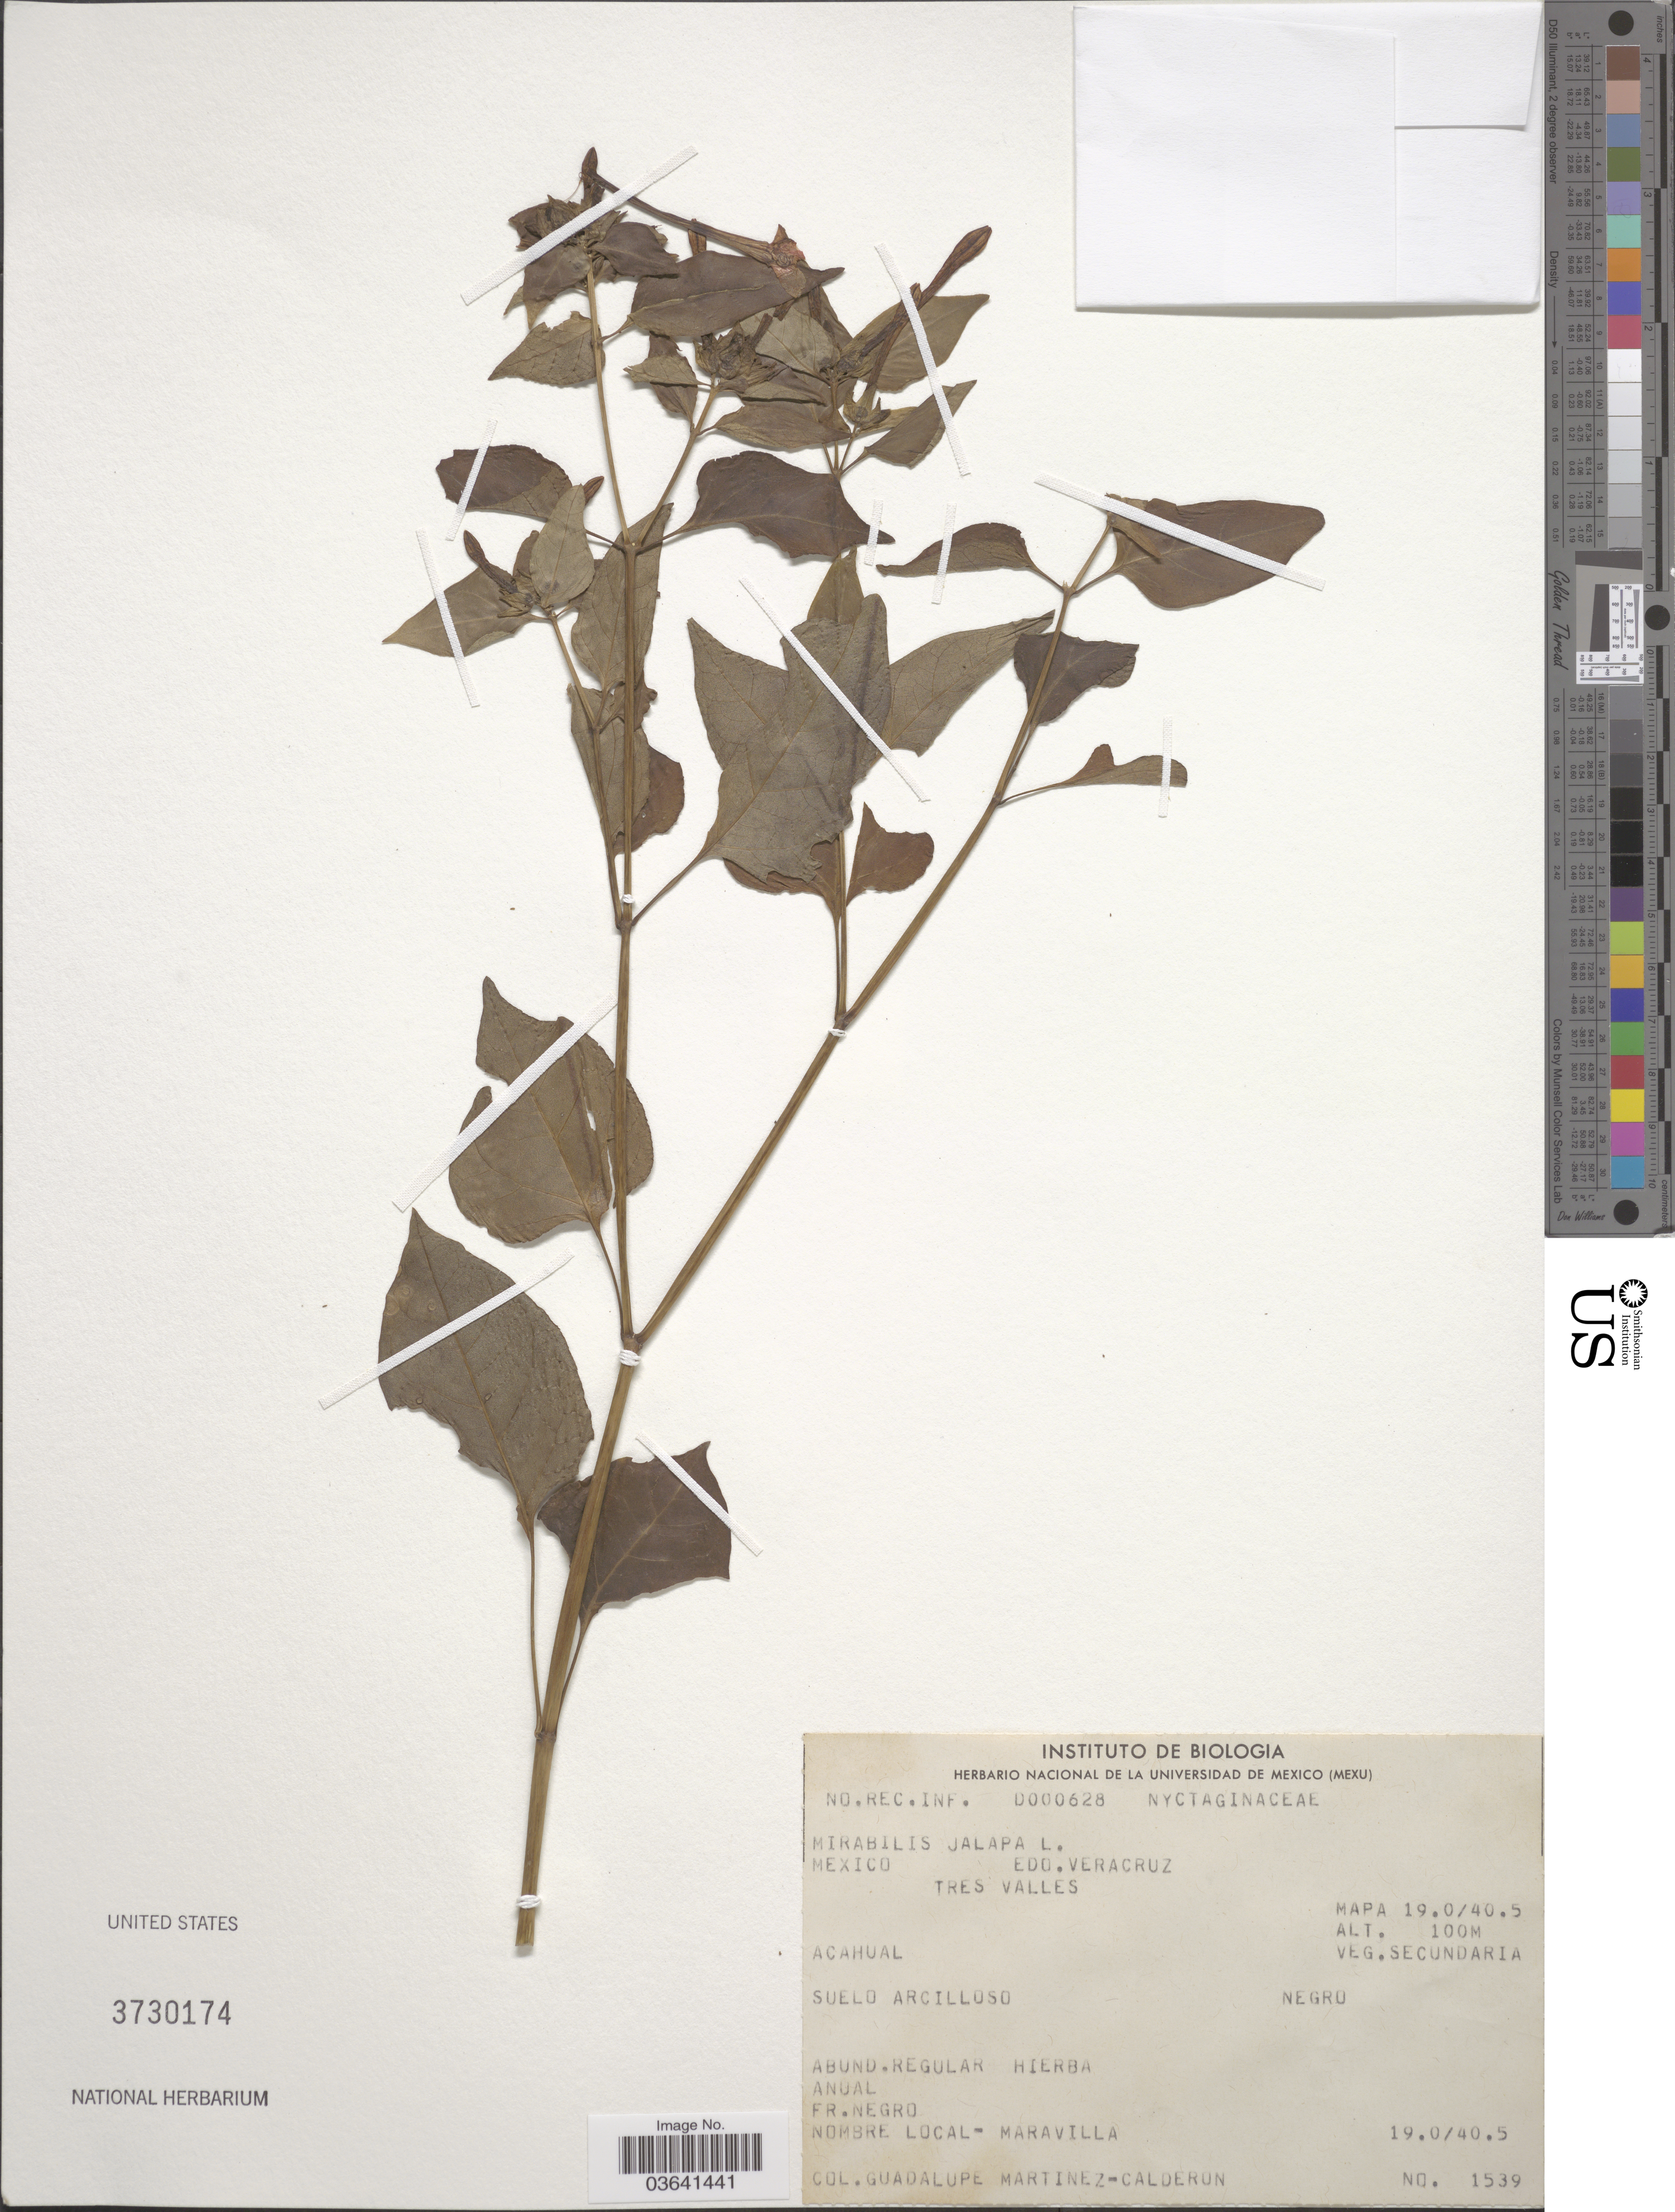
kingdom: Plantae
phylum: Tracheophyta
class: Magnoliopsida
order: Caryophyllales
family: Nyctaginaceae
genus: Mirabilis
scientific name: Mirabilis jalapa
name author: L.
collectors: G. Martinez-C.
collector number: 1539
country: Mexico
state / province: Veracruz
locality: Edo. Veracruz. Tres Valles. Mapa 19.0/40.5. Acahual.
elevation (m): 100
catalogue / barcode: US 3730174